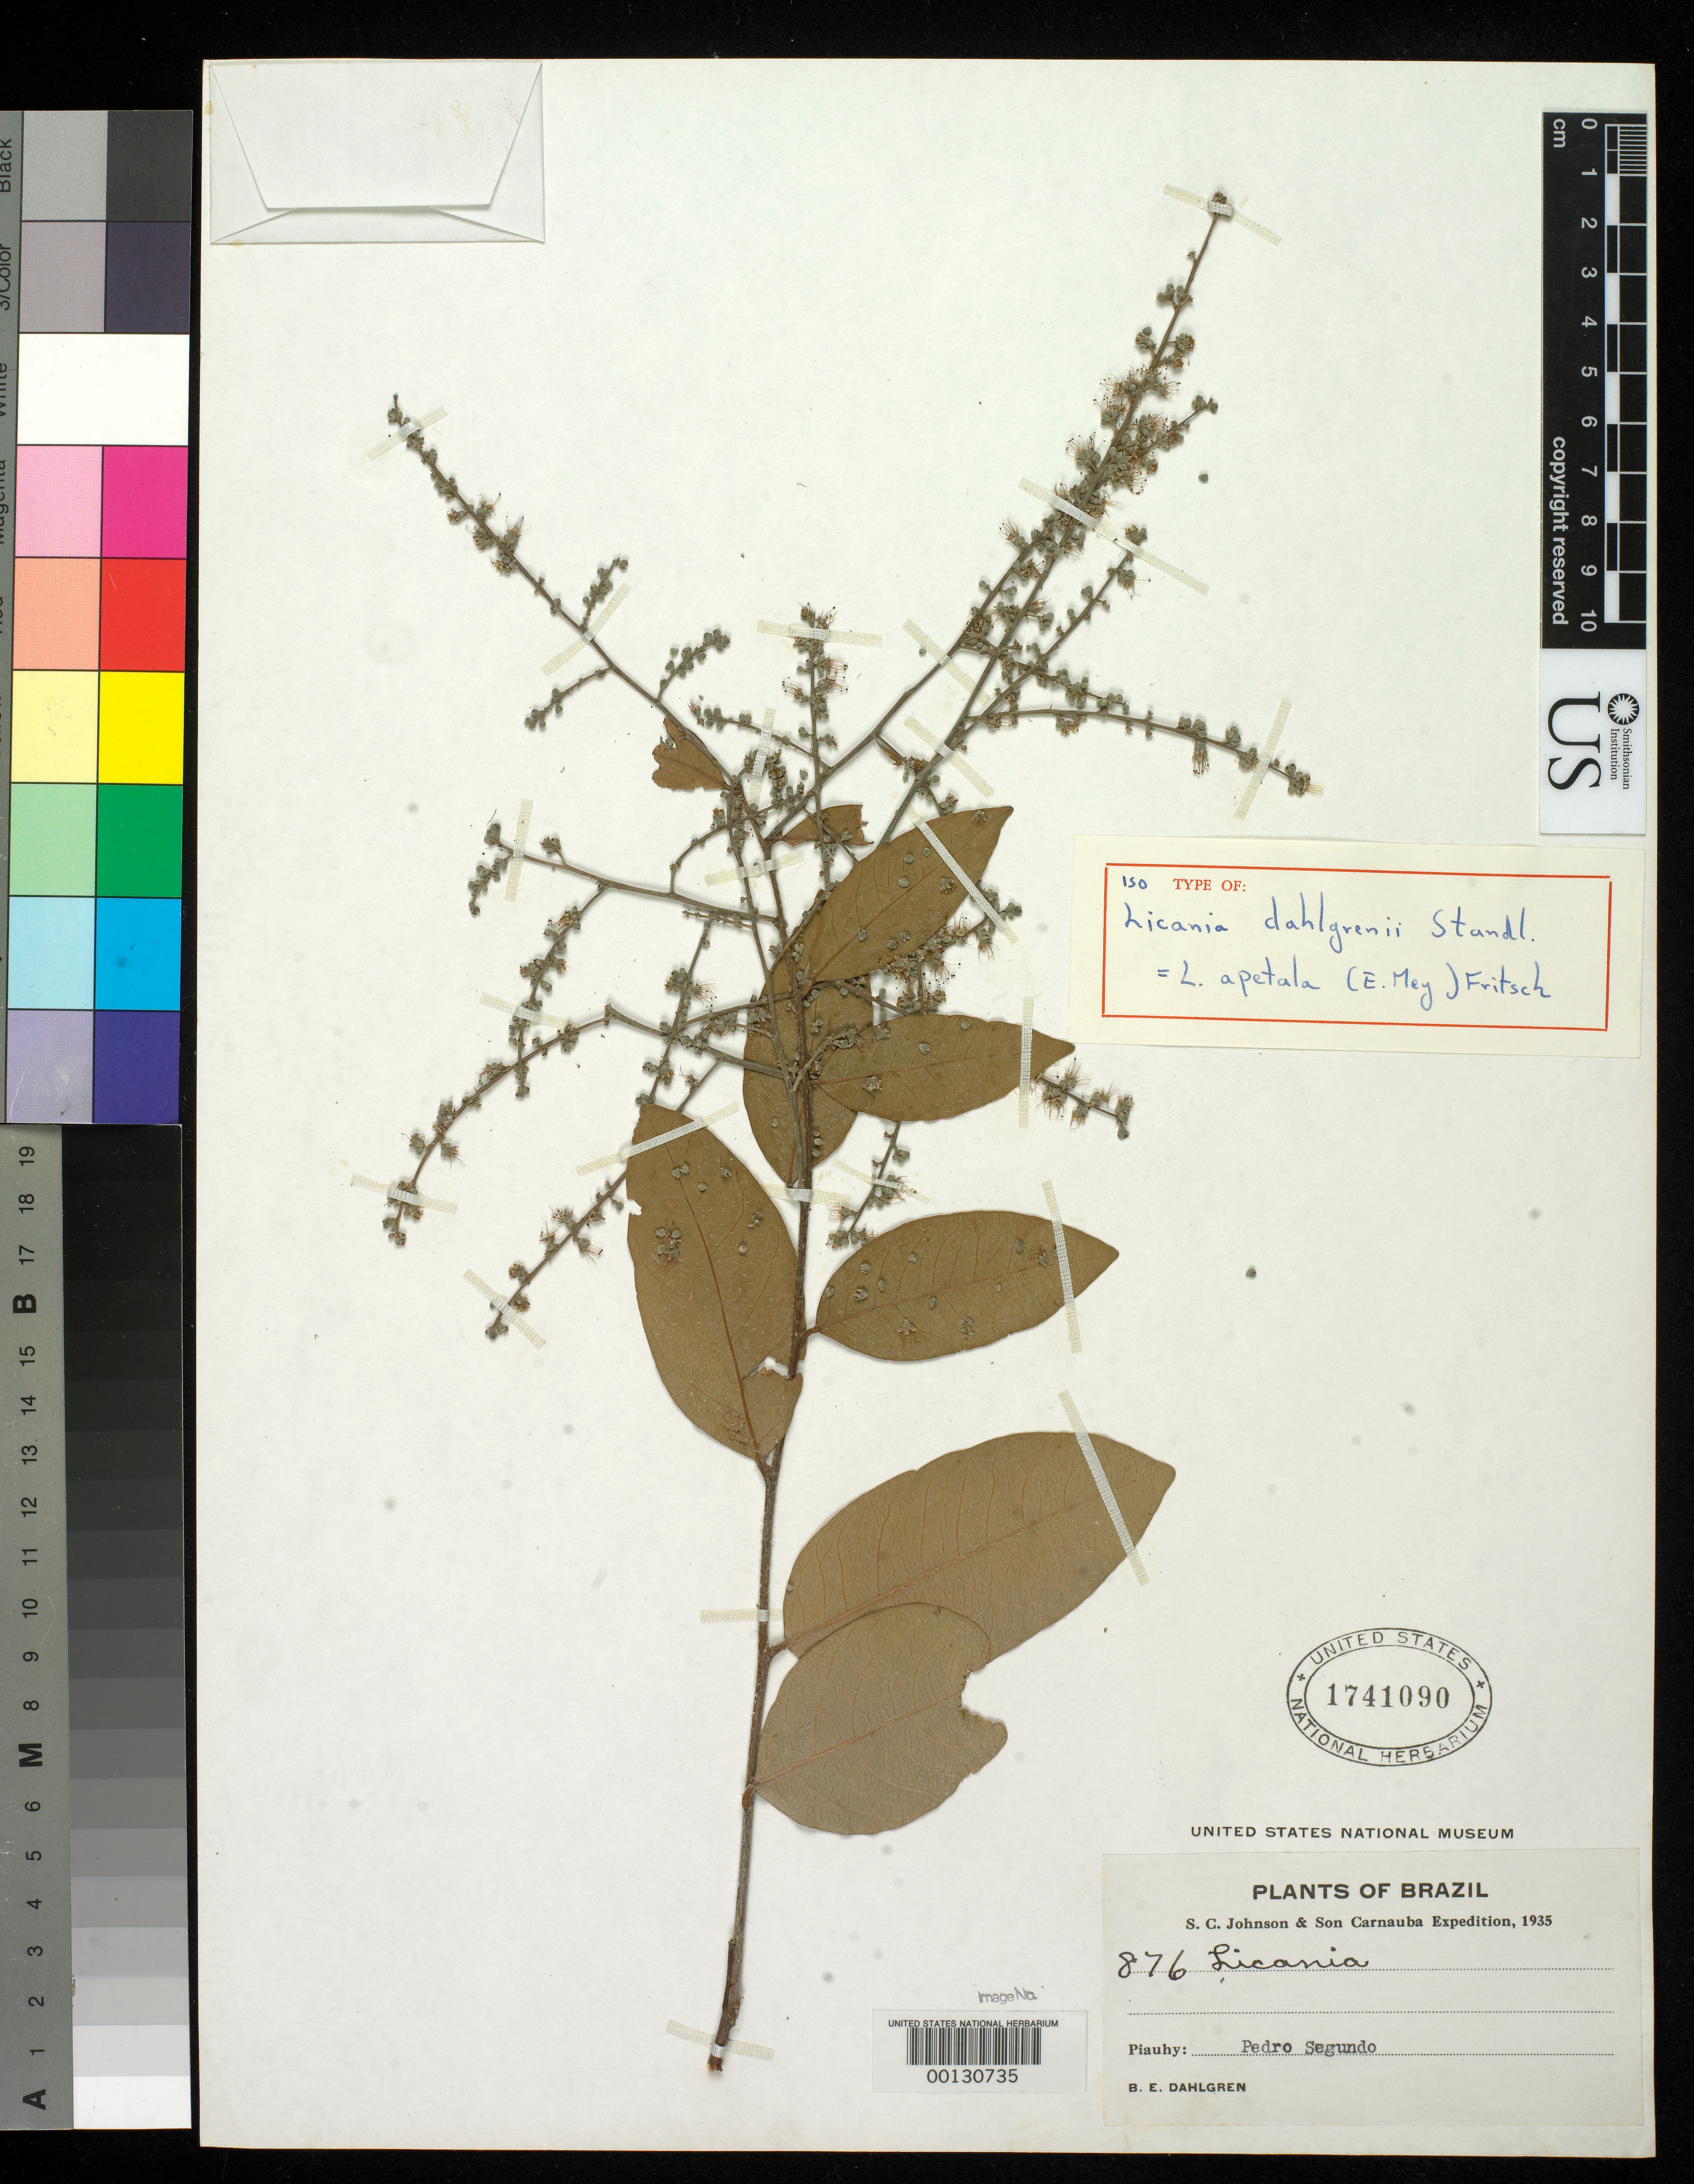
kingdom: Plantae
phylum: Tracheophyta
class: Magnoliopsida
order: Malpighiales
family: Chrysobalanaceae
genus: Licania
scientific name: Licania dahlgrenii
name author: Standl.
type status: Isotype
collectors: B. E. Dahlgren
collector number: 876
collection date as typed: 1935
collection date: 1935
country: Brazil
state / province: Piauí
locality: Pedro Segundo.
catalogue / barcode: US 1741090